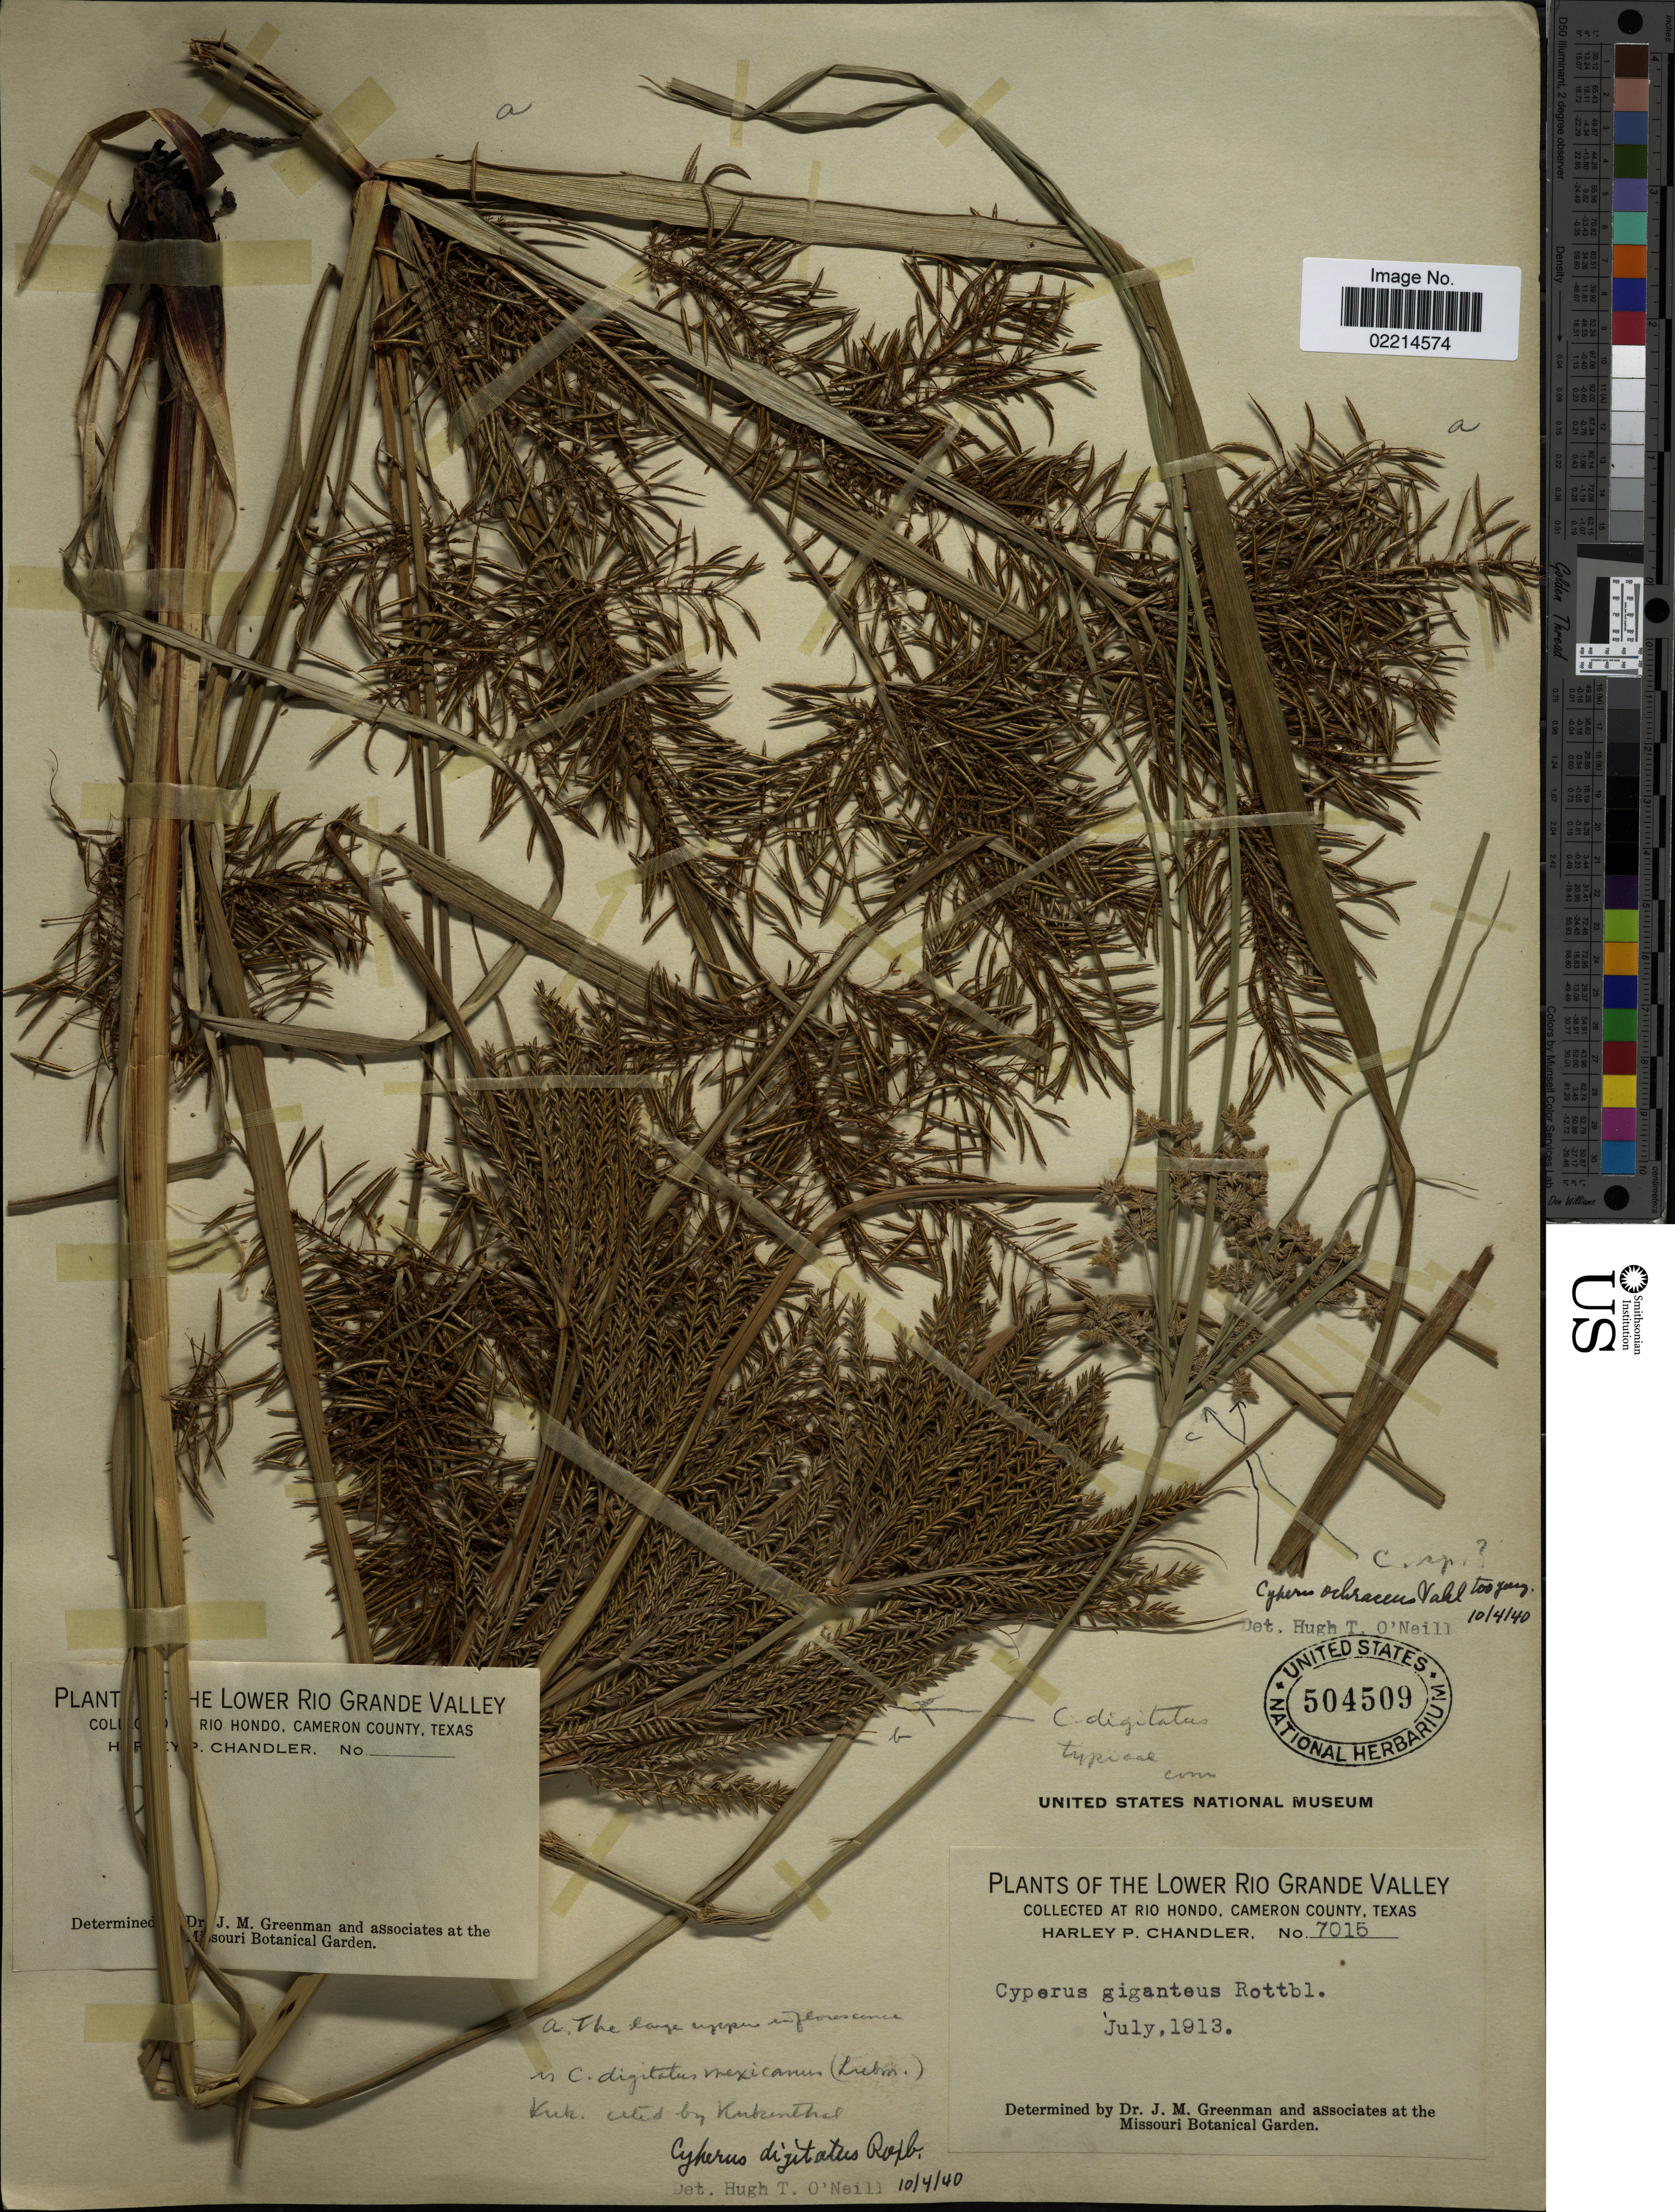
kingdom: Plantae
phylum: Tracheophyta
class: Liliopsida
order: Poales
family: Cyperaceae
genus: Cyperus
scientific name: Cyperus digitatus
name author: Roxb.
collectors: H. Chandler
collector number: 7015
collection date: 1913-07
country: United States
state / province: Texas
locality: The Lower Rio Grande Valley, at Rio Hondo, Cameron County.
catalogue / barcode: US 504509